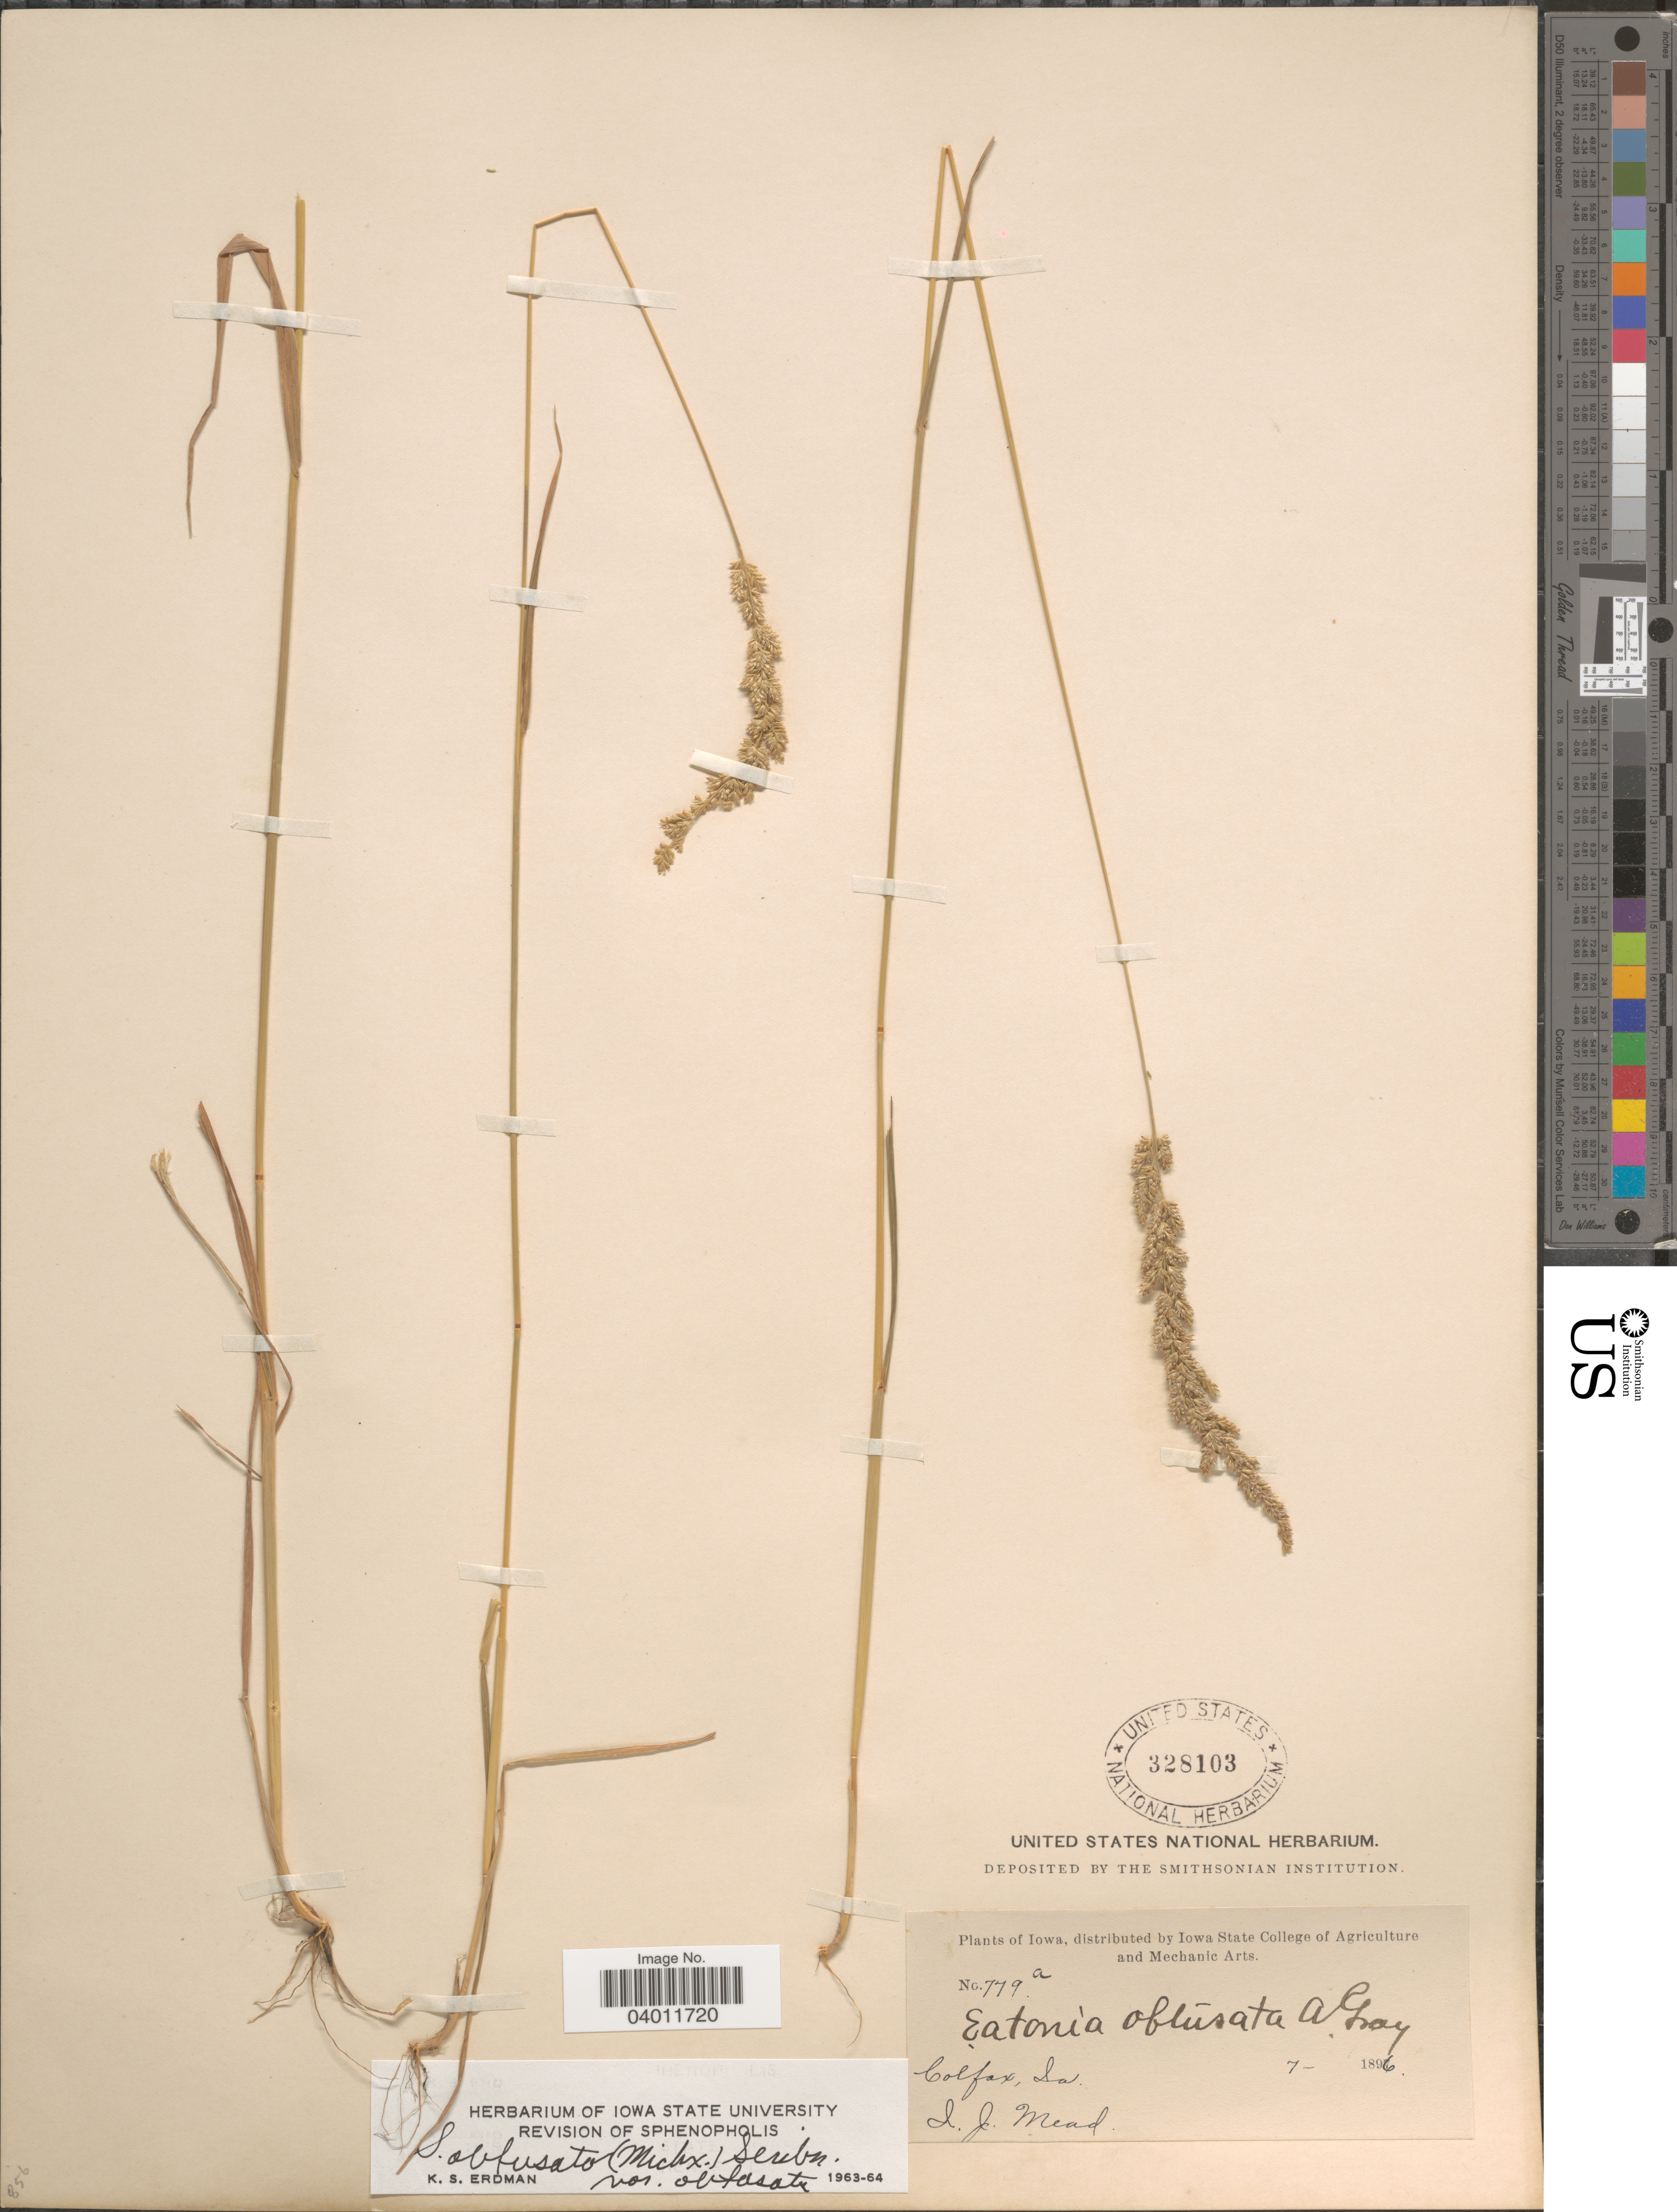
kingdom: Plantae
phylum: Tracheophyta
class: Liliopsida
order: Poales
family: Poaceae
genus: Sphenopholis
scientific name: Sphenopholis obtusata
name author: (Michx.) Scribn.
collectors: J. Mead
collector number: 779a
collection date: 1896-07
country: United States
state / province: Iowa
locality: Colfax.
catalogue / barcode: US 328103